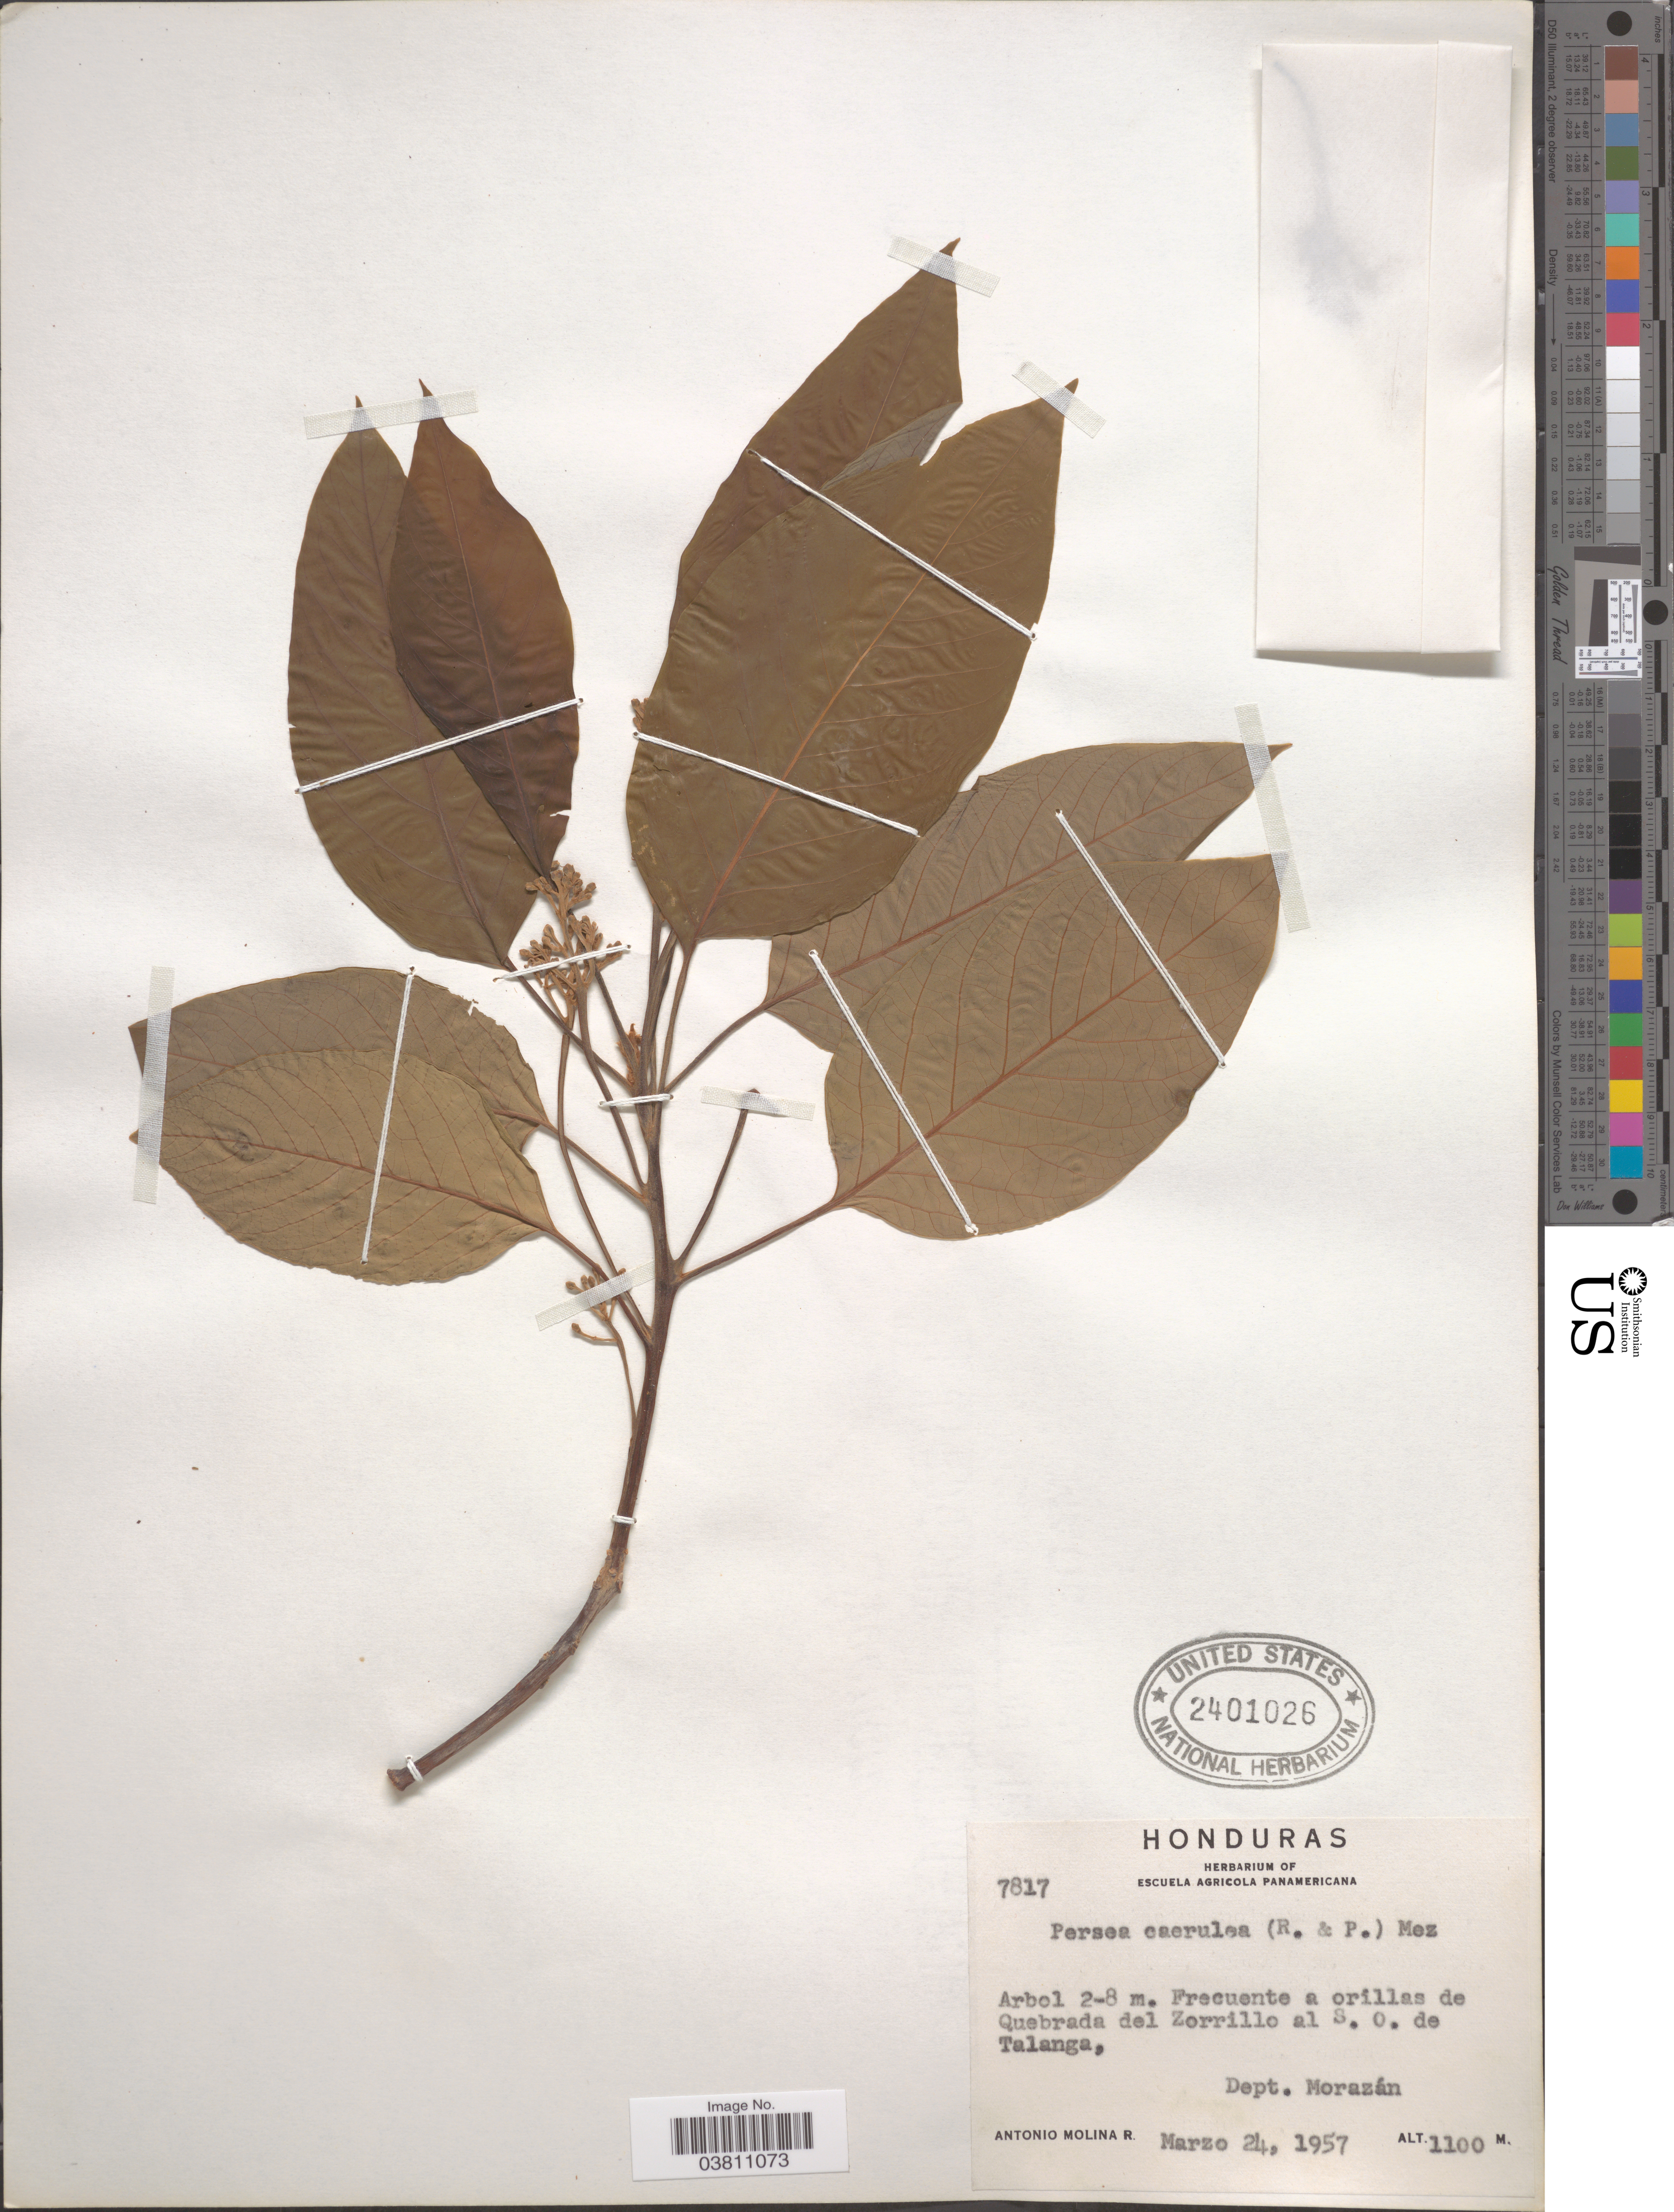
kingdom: Plantae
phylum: Tracheophyta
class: Magnoliopsida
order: Laurales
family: Lauraceae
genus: Persea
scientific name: Persea caerulea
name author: (Ruiz & Pav.) Mez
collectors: A. Molina R.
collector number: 7817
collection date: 1957-03-24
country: Honduras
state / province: Fco. Morazán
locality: Quebrada del Zorrillo al S. O. de Talanga, Dept. Morazán.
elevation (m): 1100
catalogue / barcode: US 2401026